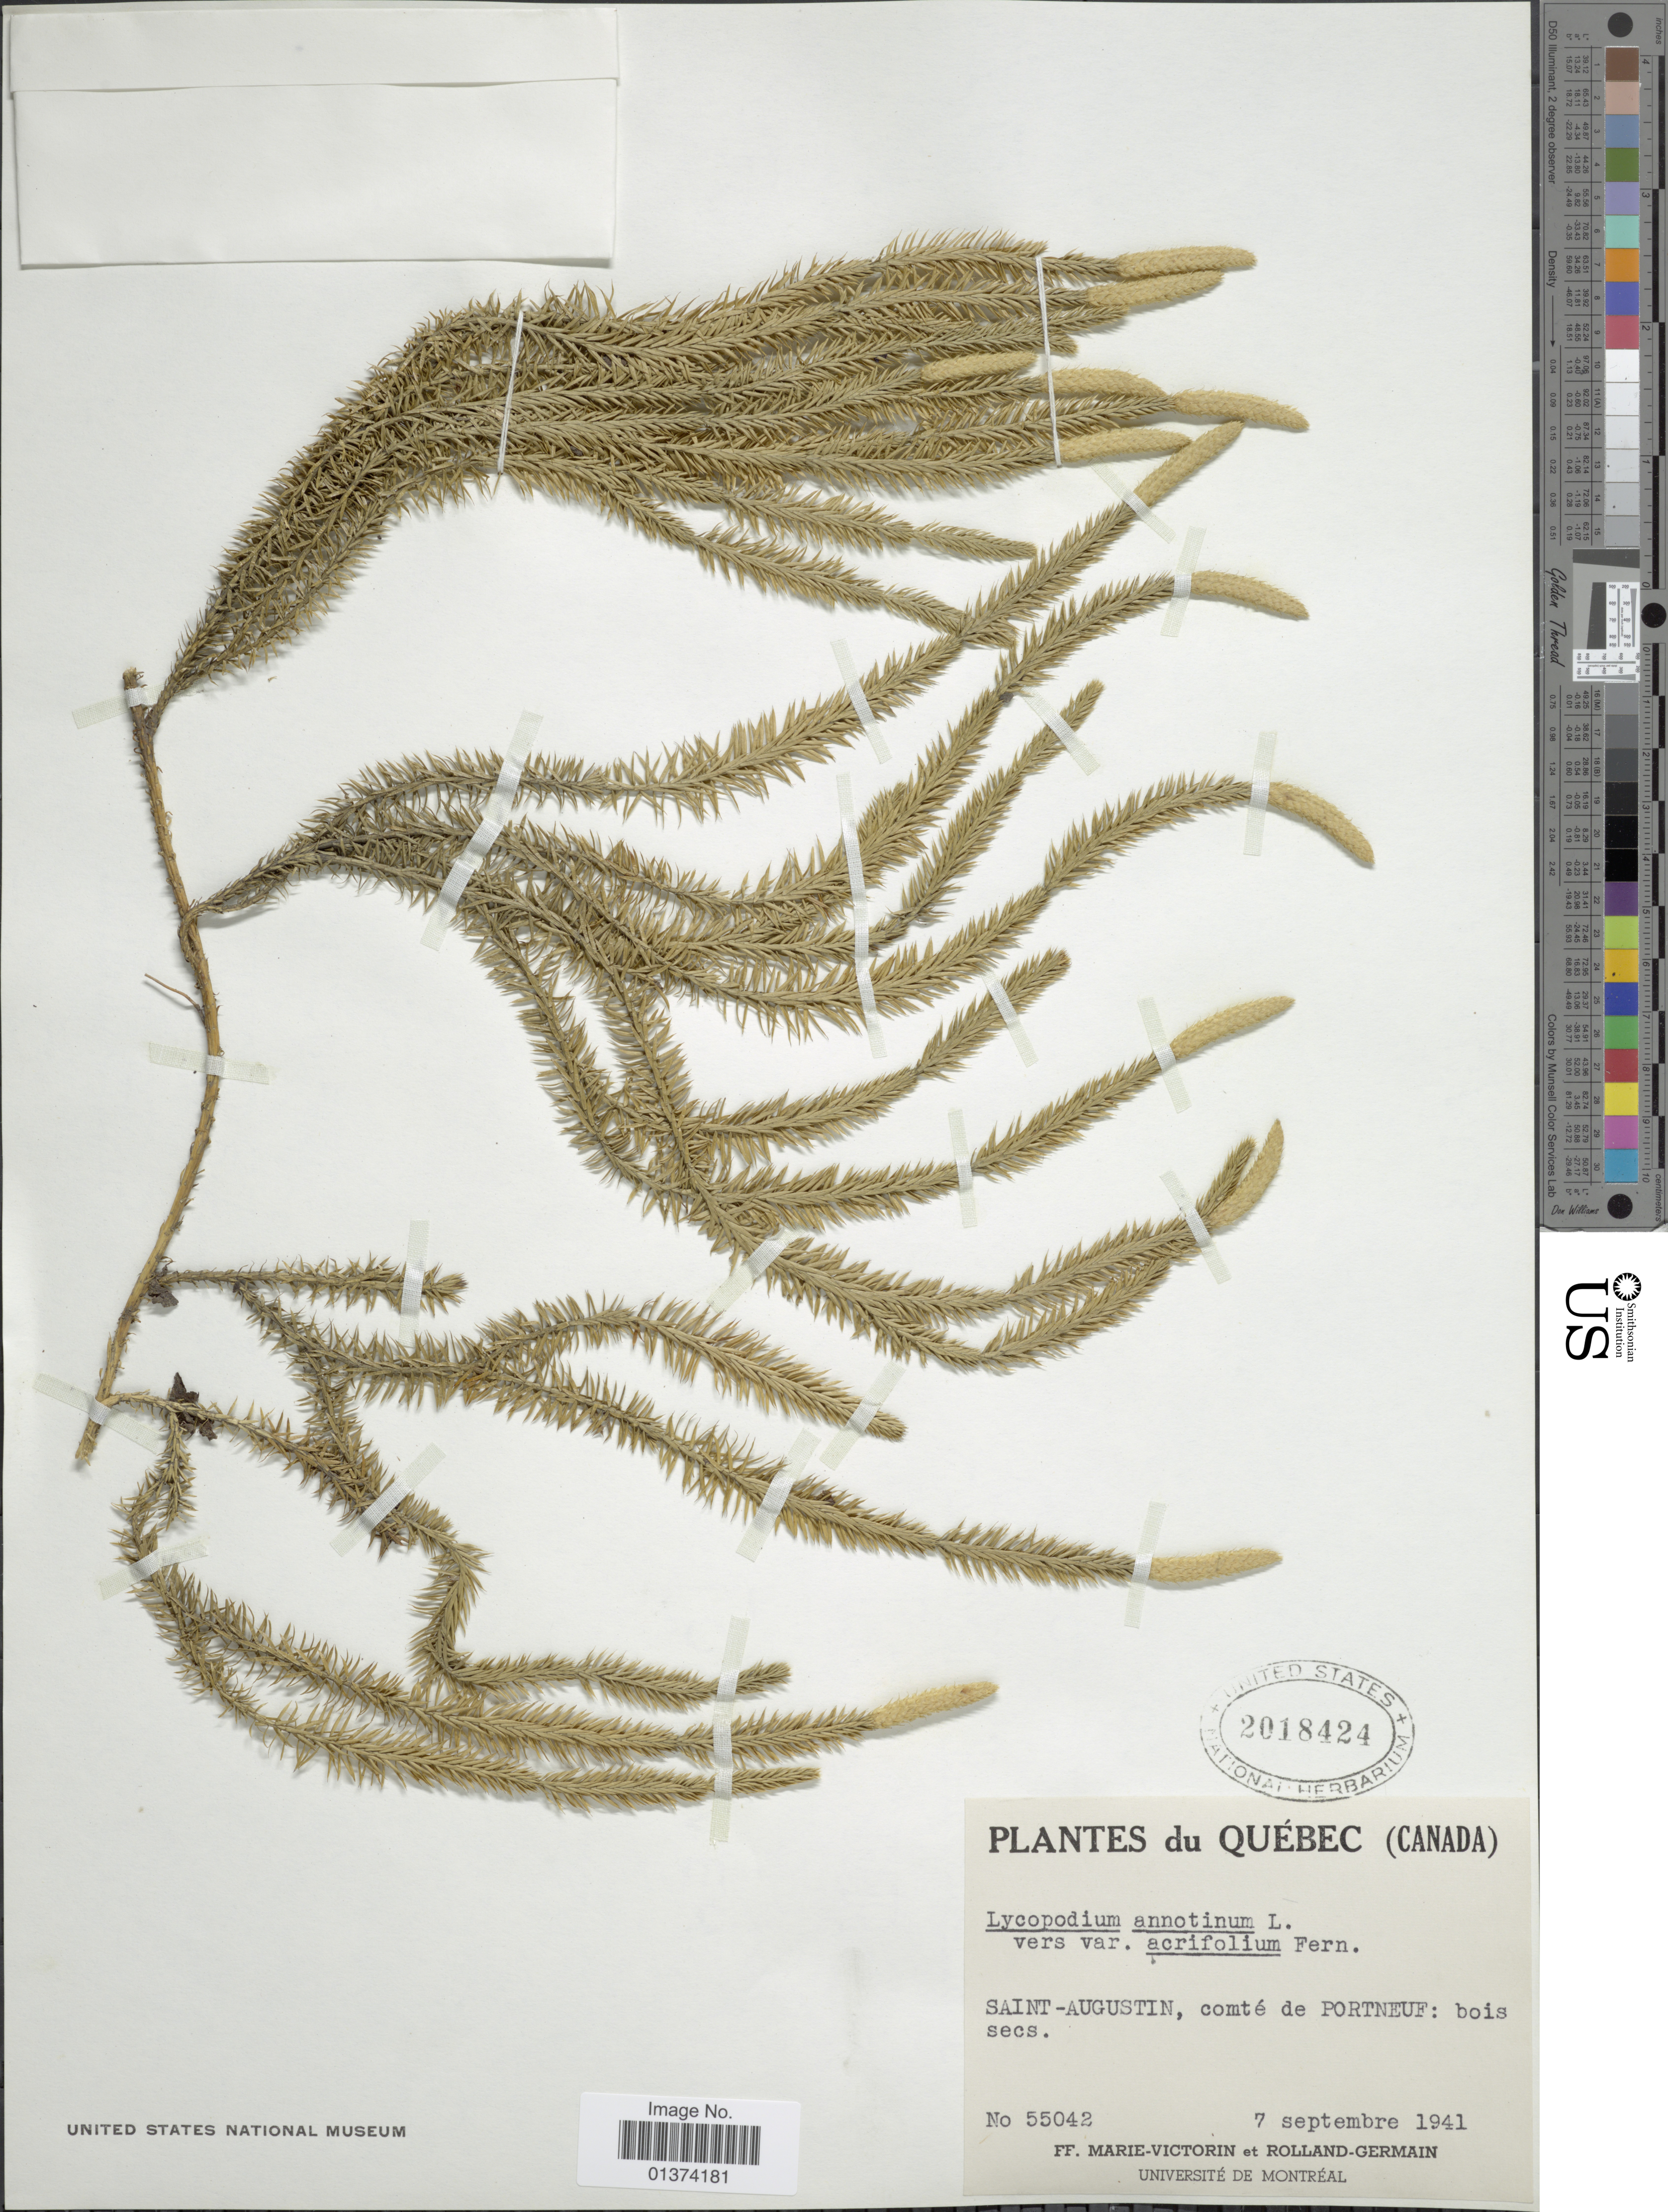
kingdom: Plantae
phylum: Tracheophyta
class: Lycopodiopsida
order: Lycopodiales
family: Lycopodiaceae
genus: Spinulum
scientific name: Spinulum annotinum subsp. annotinum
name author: (L.) A. Haines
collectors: Fr. Marie-Victorin & Rolland-Germain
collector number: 55042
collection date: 1941-09-07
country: Canada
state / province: Quebec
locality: Saint-Augustin, comté de Portneuf: bois secs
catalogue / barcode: US 2018424